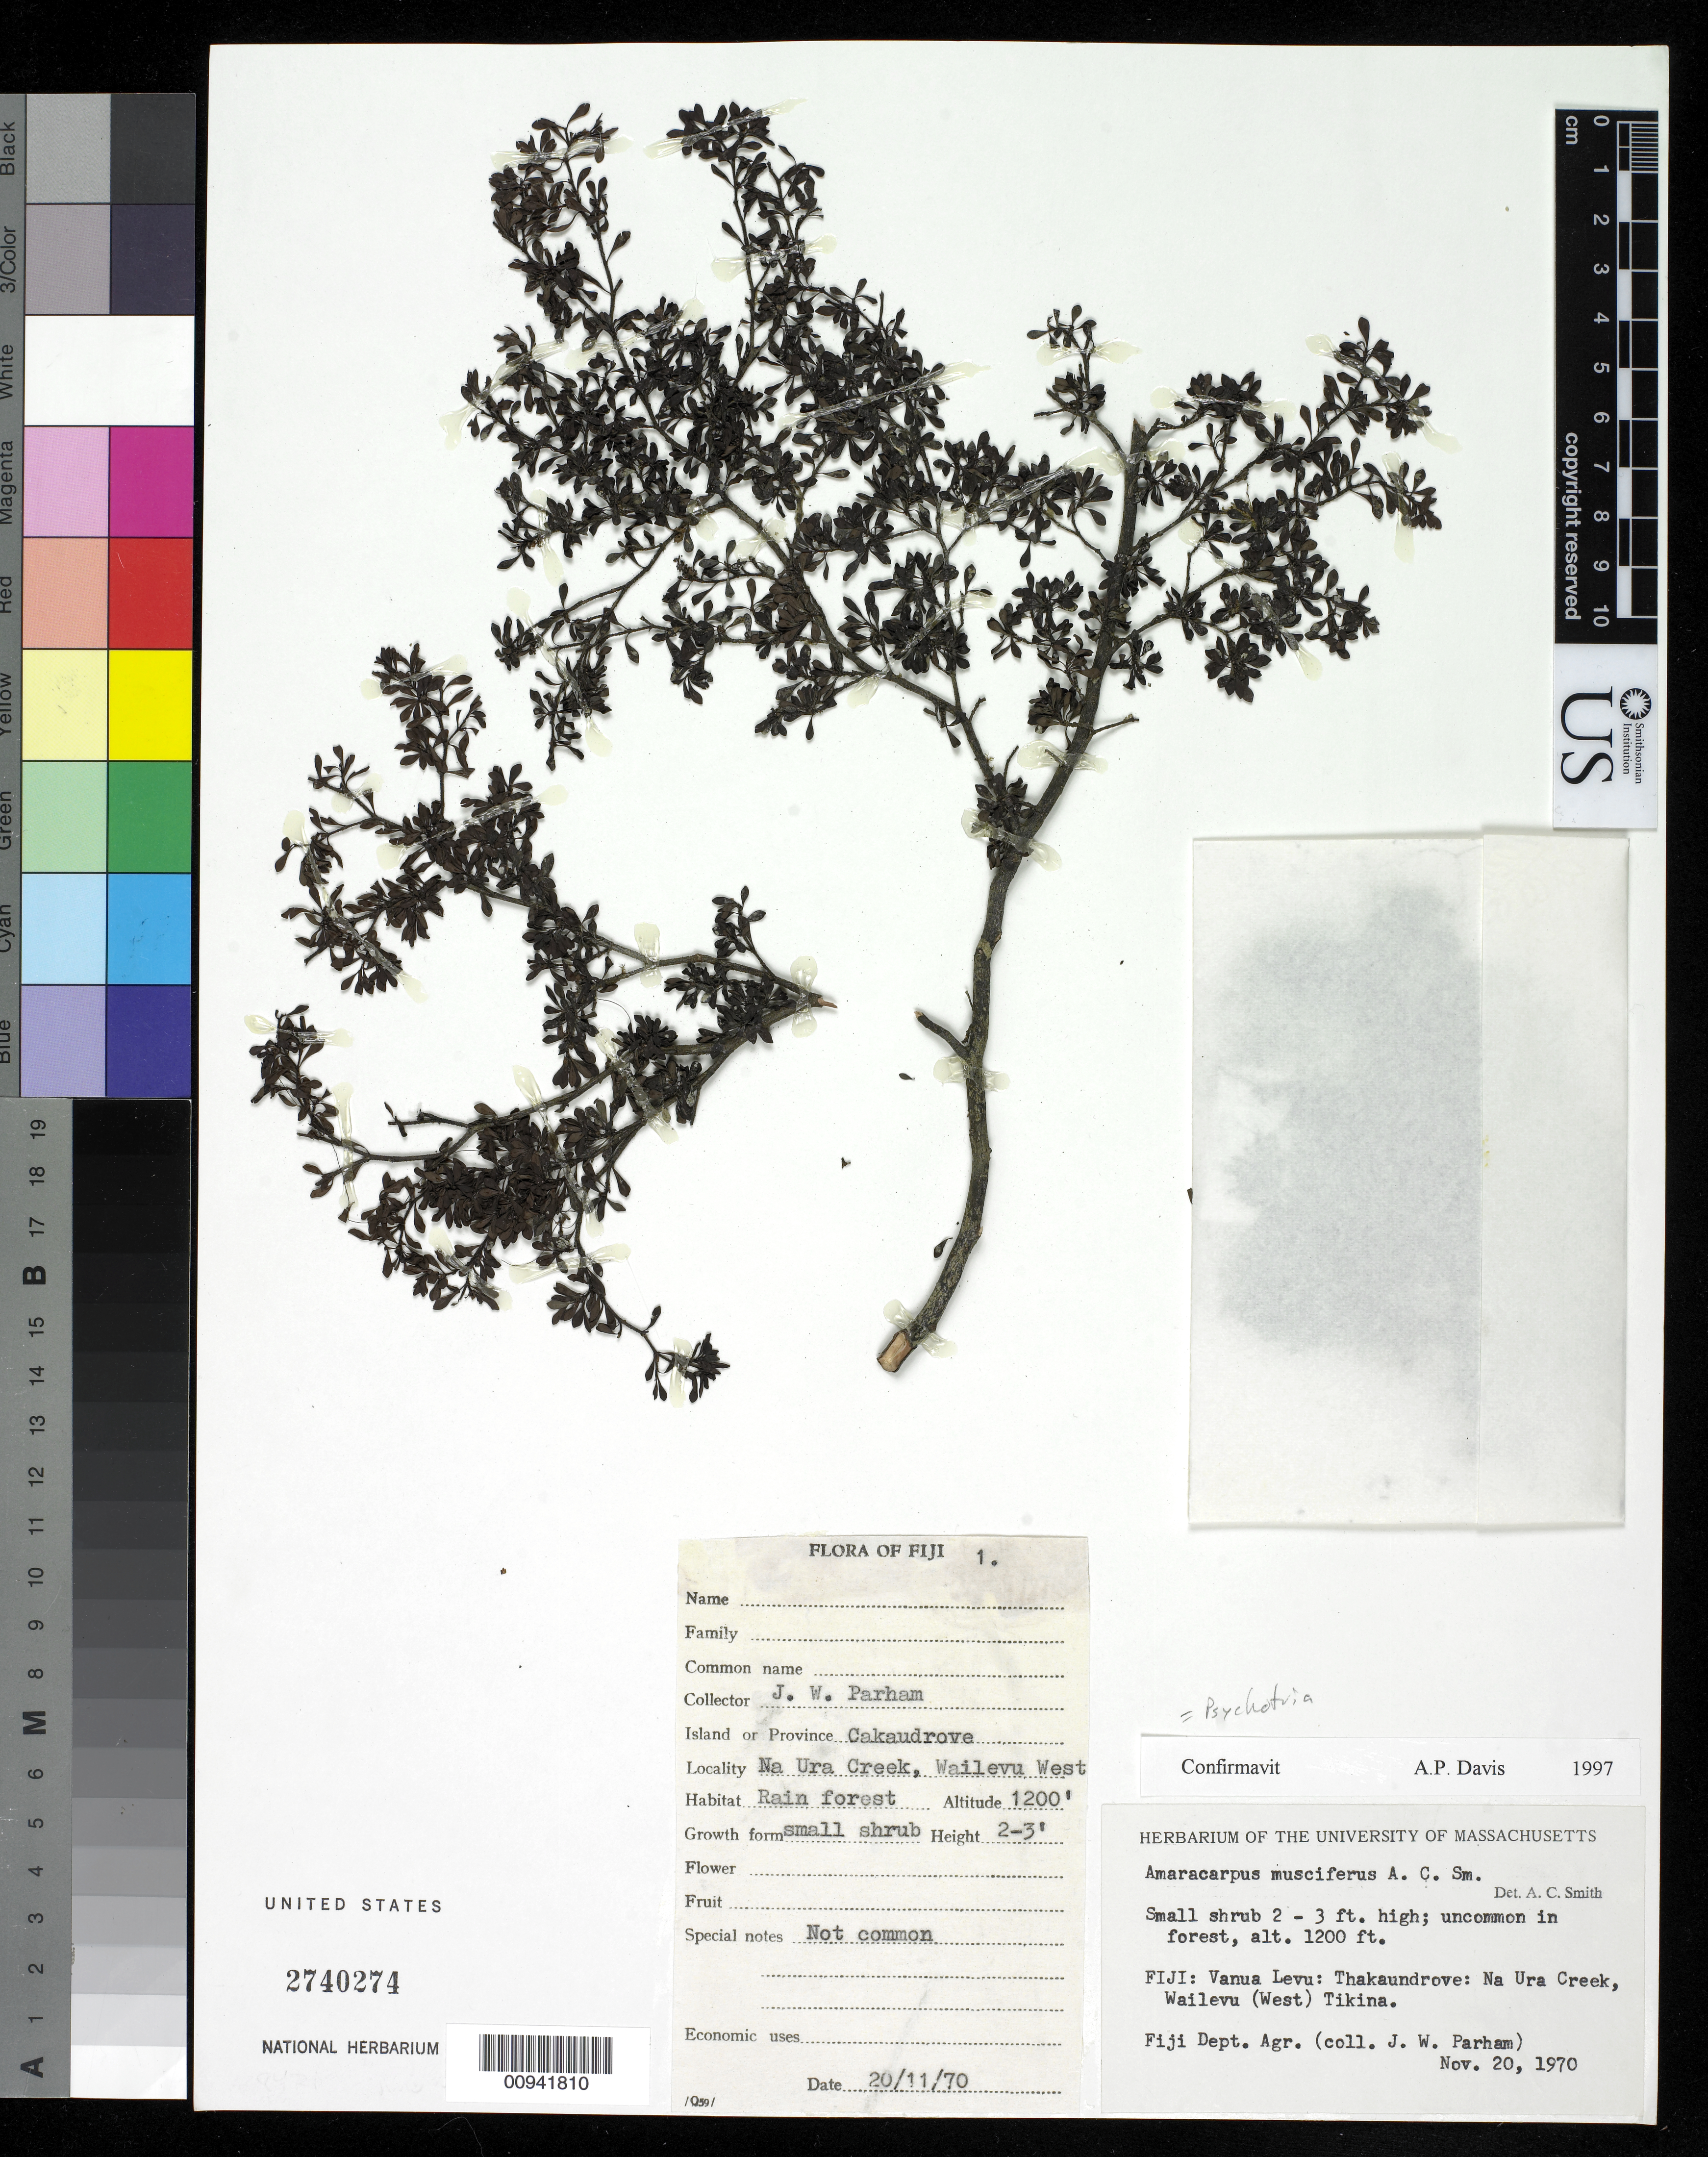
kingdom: Plantae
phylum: Tracheophyta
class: Magnoliopsida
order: Gentianales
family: Rubiaceae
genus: Psychotria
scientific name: Psychotria musciferus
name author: A.C. Sm.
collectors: J. Parham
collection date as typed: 20 Nov 1970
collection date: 1970-11-20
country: Fiji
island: Vanua Levu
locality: Thakaundrove: Na ura Creek, Wailevu (West) Tikina.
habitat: Rain forest.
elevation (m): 366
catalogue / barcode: US 2740274